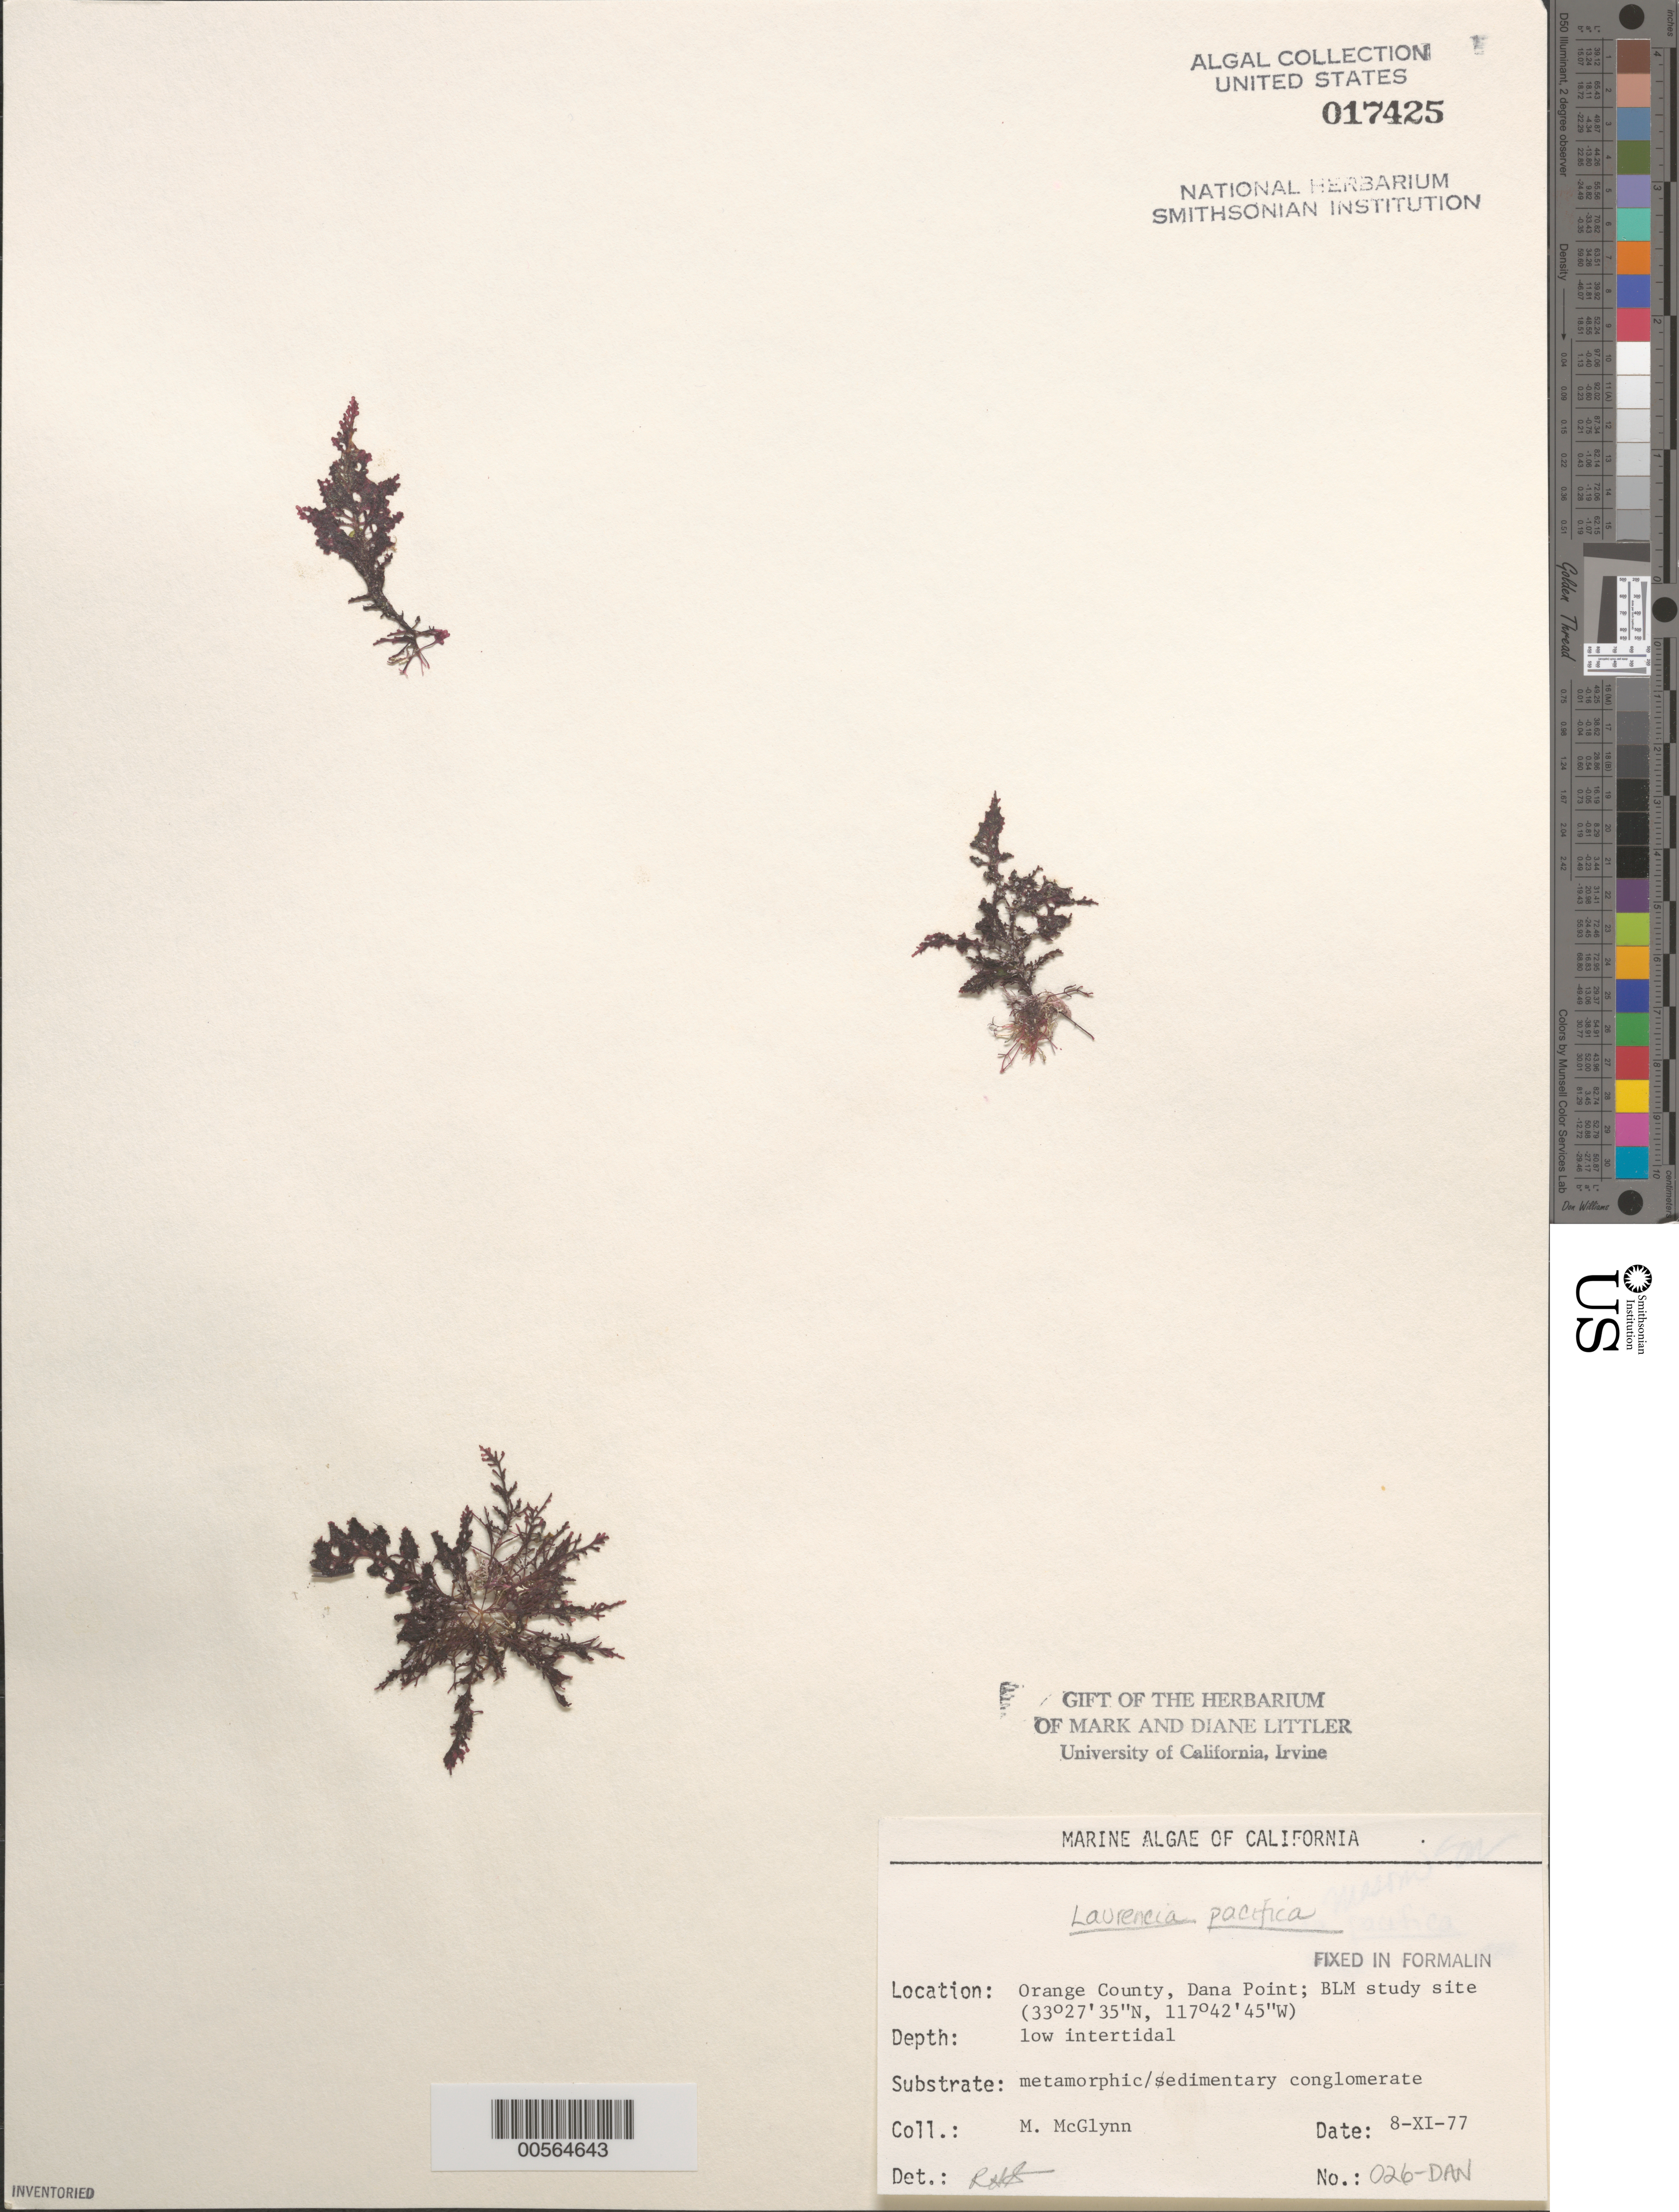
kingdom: Plantae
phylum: Rhodophyta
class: Florideophyceae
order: Ceramiales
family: Rhodomelaceae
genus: Laurencia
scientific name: Laurencia pacifica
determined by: Sims, Robert H.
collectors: M. McGlynn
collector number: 026-dan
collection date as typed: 08 Nov 1978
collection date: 1978-11-08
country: United States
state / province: California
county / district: Orange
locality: Dana Point, 1 km north of marina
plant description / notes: BLM-SOCALBIGHT Rocky Intertidal Survey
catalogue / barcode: US 17425